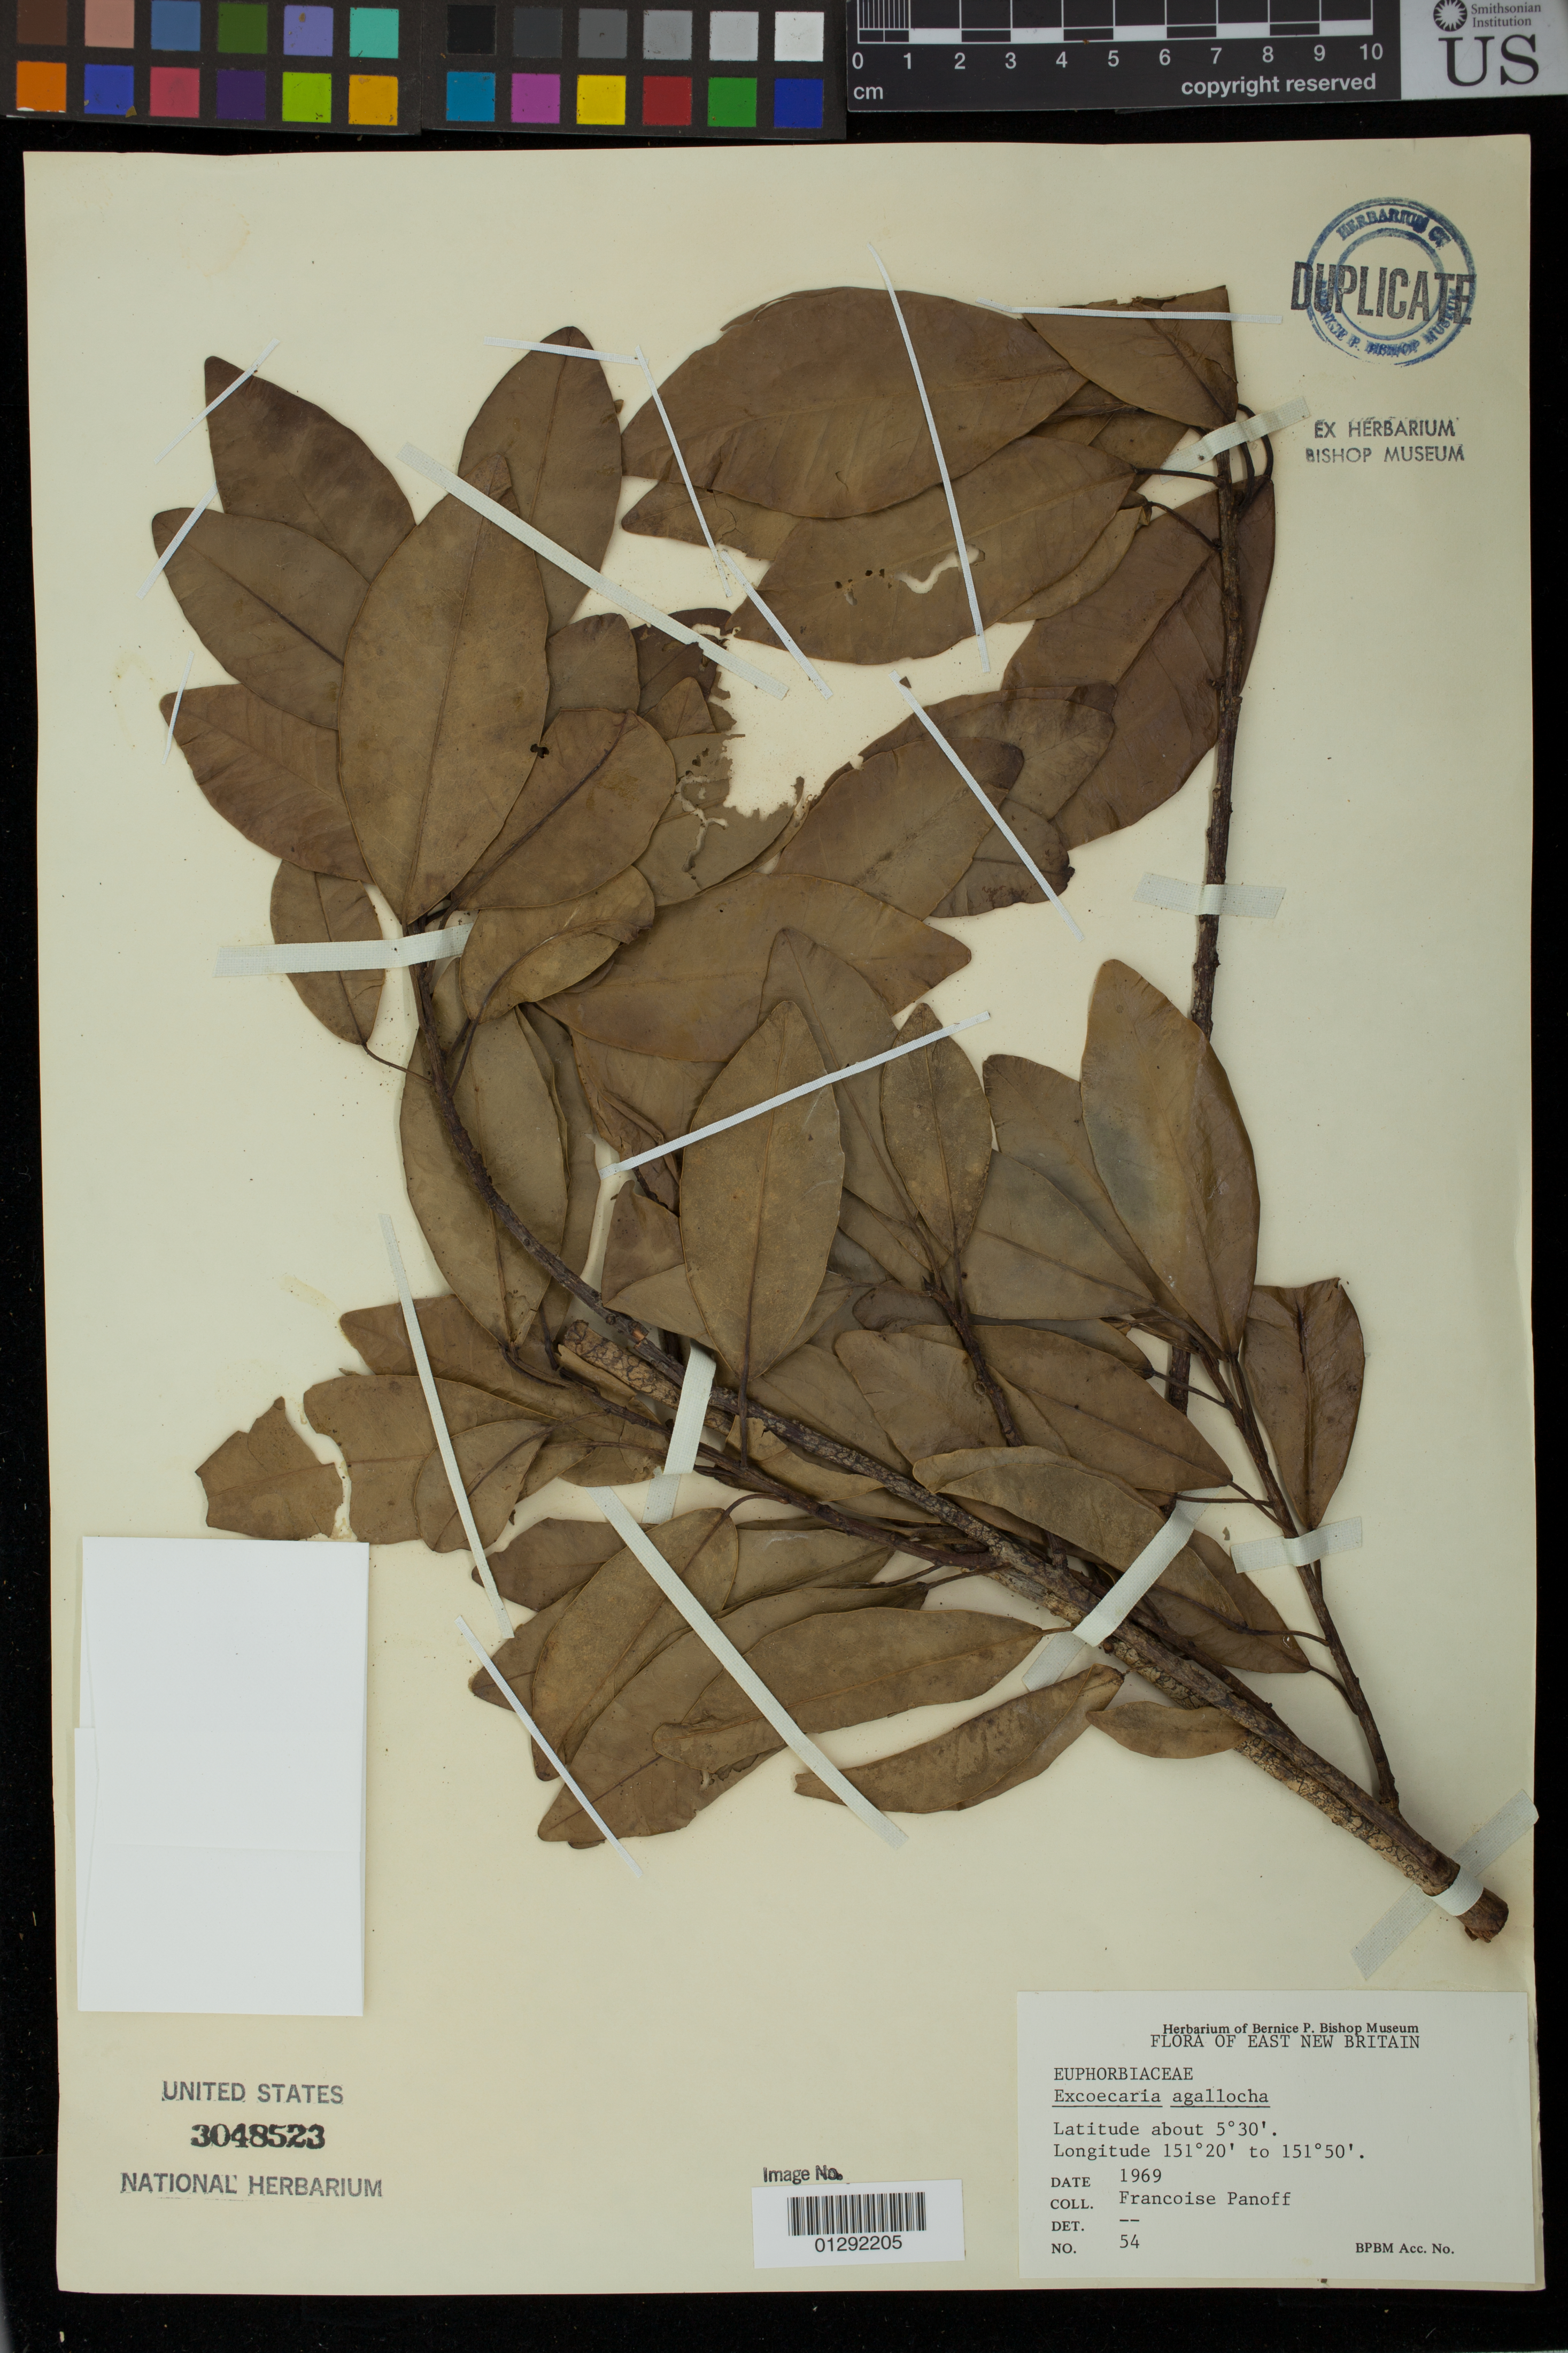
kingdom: Plantae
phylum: Tracheophyta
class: Magnoliopsida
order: Malpighiales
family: Euphorbiaceae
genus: Excoecaria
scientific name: Excoecaria agallocha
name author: L.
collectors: F. Panoff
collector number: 54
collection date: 1969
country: Papua New Guinea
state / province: East New Britain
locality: Lat: about 5°30'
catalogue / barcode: US 3048523